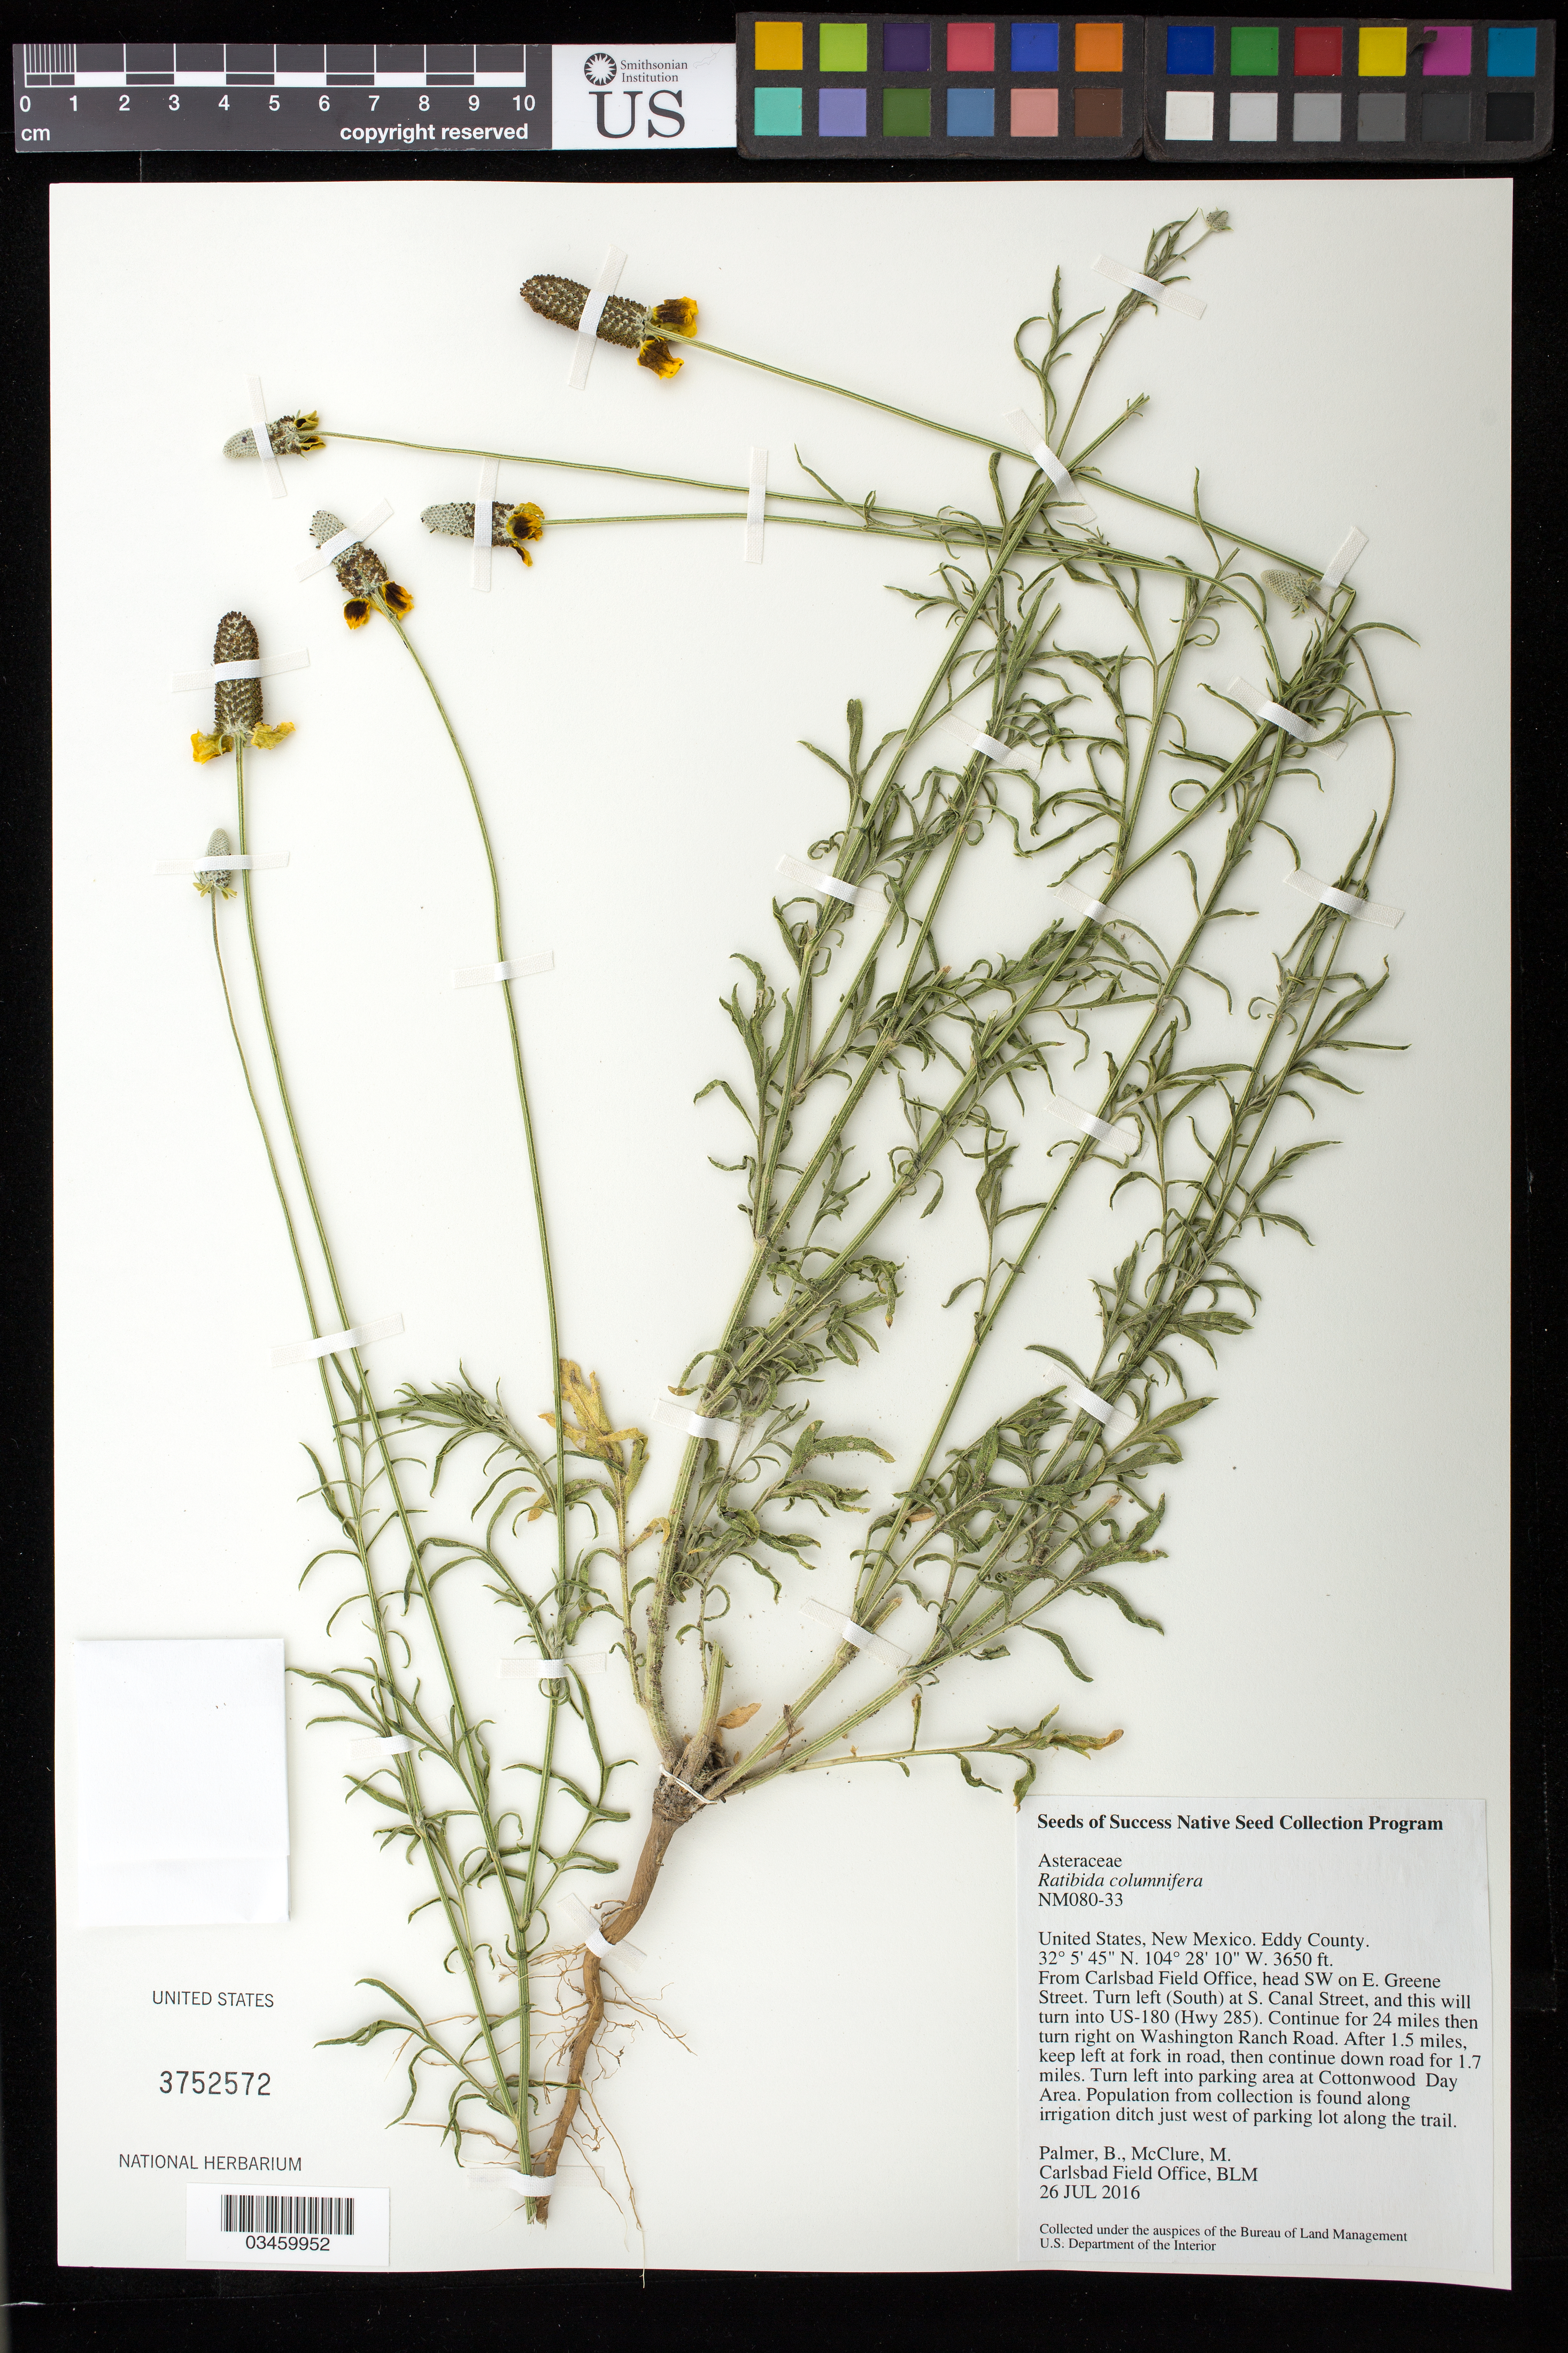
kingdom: Plantae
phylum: Tracheophyta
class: Magnoliopsida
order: Asterales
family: Asteraceae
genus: Ratibida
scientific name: Ratibida columnifera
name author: (Nutt.) Wooton & Standl.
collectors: B. Palmer & M. McClure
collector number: NM080-33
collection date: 2016-07-26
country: United States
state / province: New Mexico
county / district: Eddy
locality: Cottonwood Day Area.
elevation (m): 1113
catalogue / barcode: US 3752572